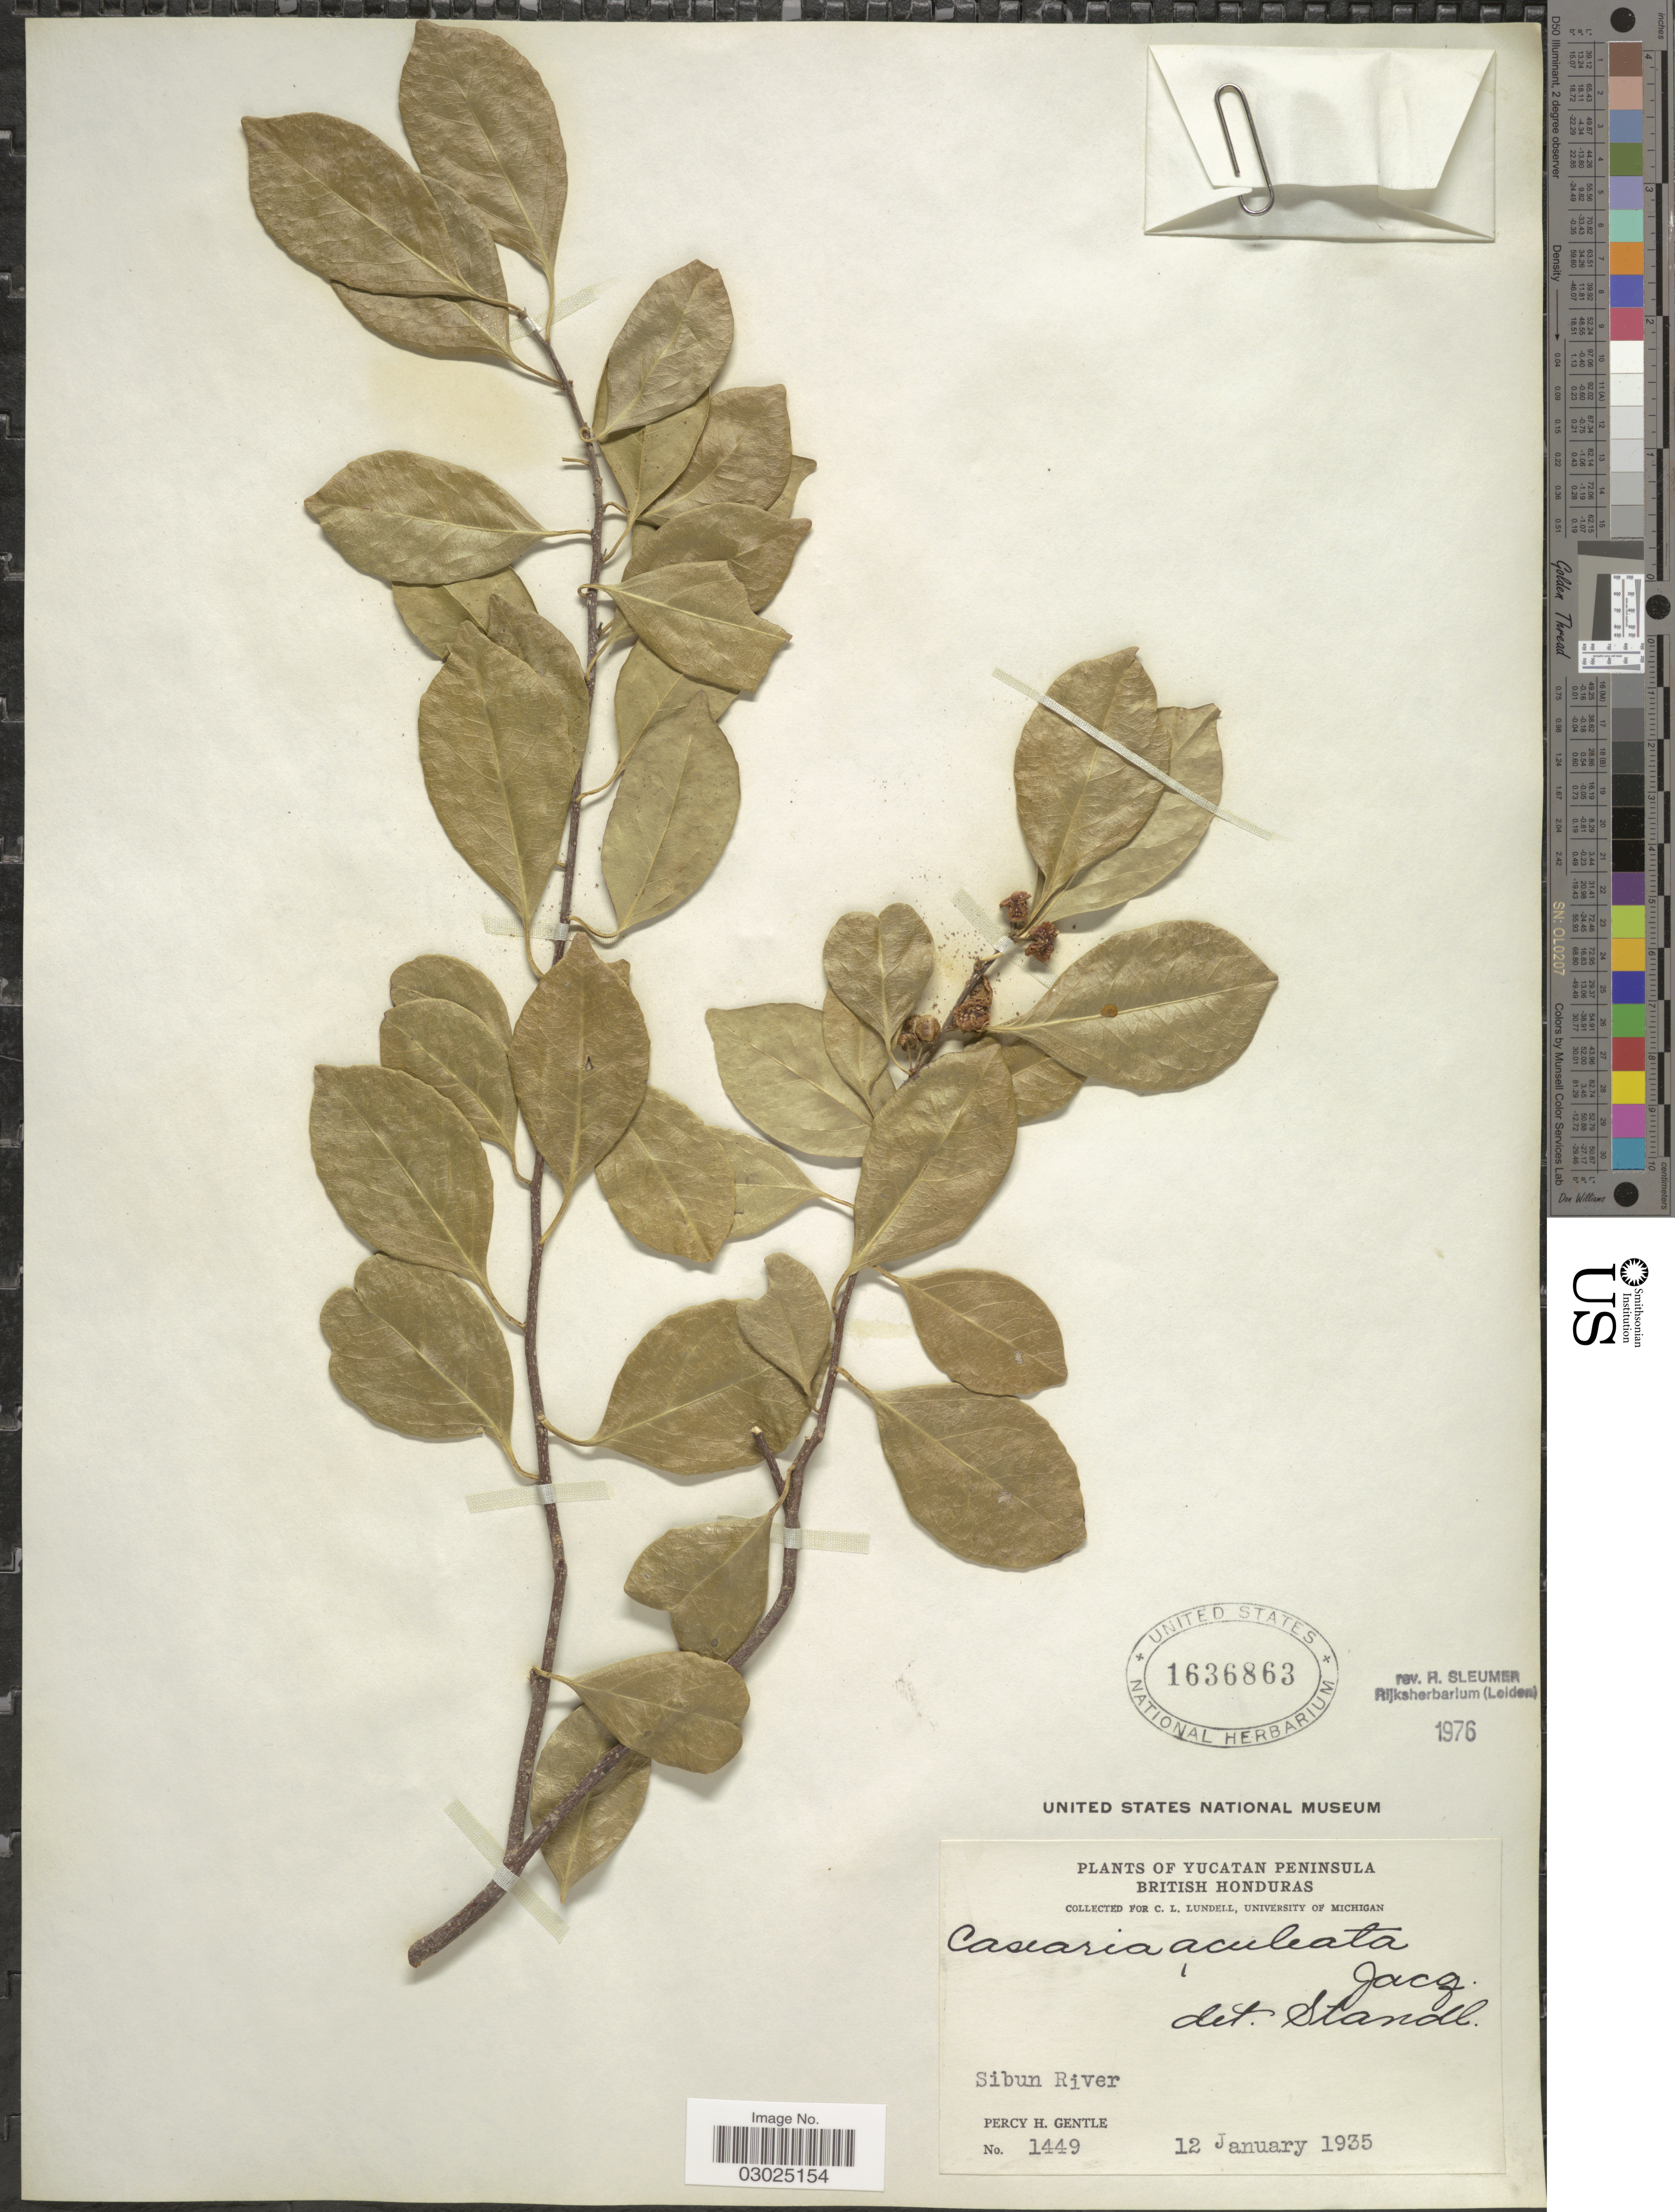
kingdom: Plantae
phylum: Tracheophyta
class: Magnoliopsida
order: Malpighiales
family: Salicaceae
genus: Casearia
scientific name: Casearia aculeata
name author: Jacq.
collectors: P. H. Gentle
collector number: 1449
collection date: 1935-01-12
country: Belize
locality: Yucatan Peninsula. British Honduras. Sibun River.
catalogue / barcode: US 1636863